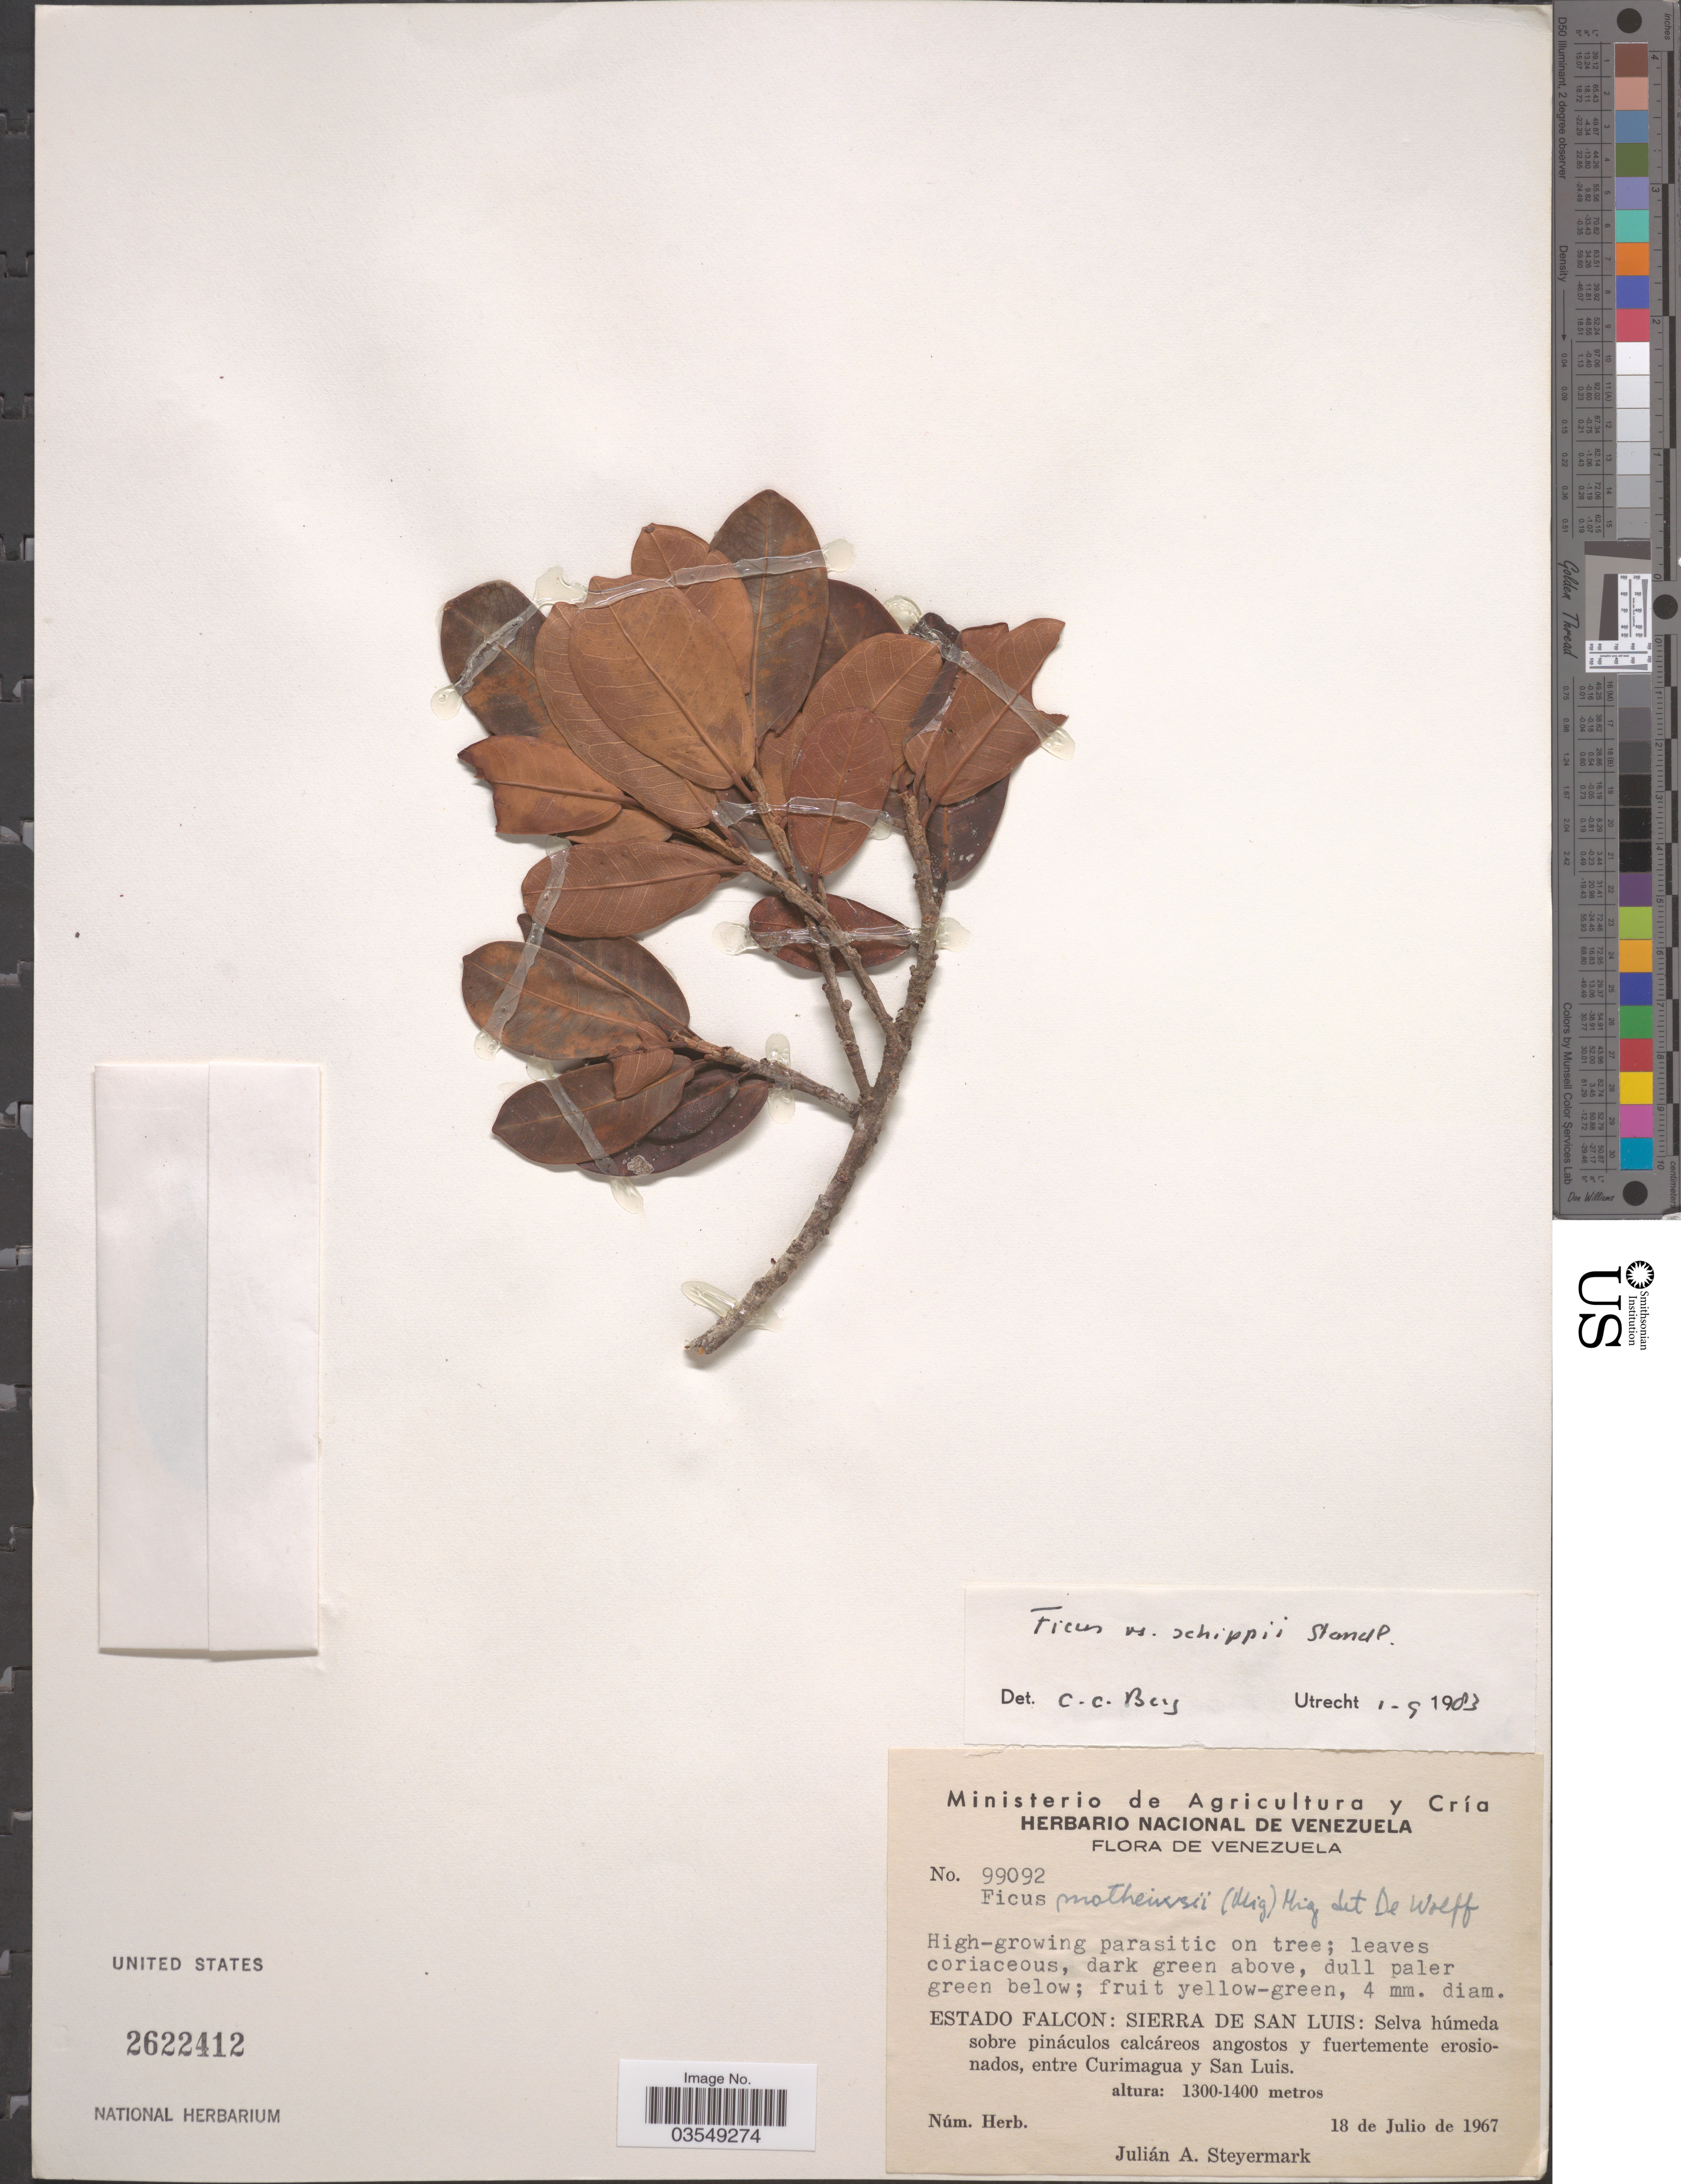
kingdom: Plantae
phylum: Tracheophyta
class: Magnoliopsida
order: Rosales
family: Moraceae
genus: Ficus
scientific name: Ficus schippii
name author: Standl.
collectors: J. Steyermark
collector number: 99092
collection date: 1967-07-19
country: Venezuela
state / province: Falcon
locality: Sierra de San Luis: Selva húmeda sobre pináculos calcáreos angostos y fuertemente erosionados, entre Curimagua y San Luis.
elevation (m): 1300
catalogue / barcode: US 2622412